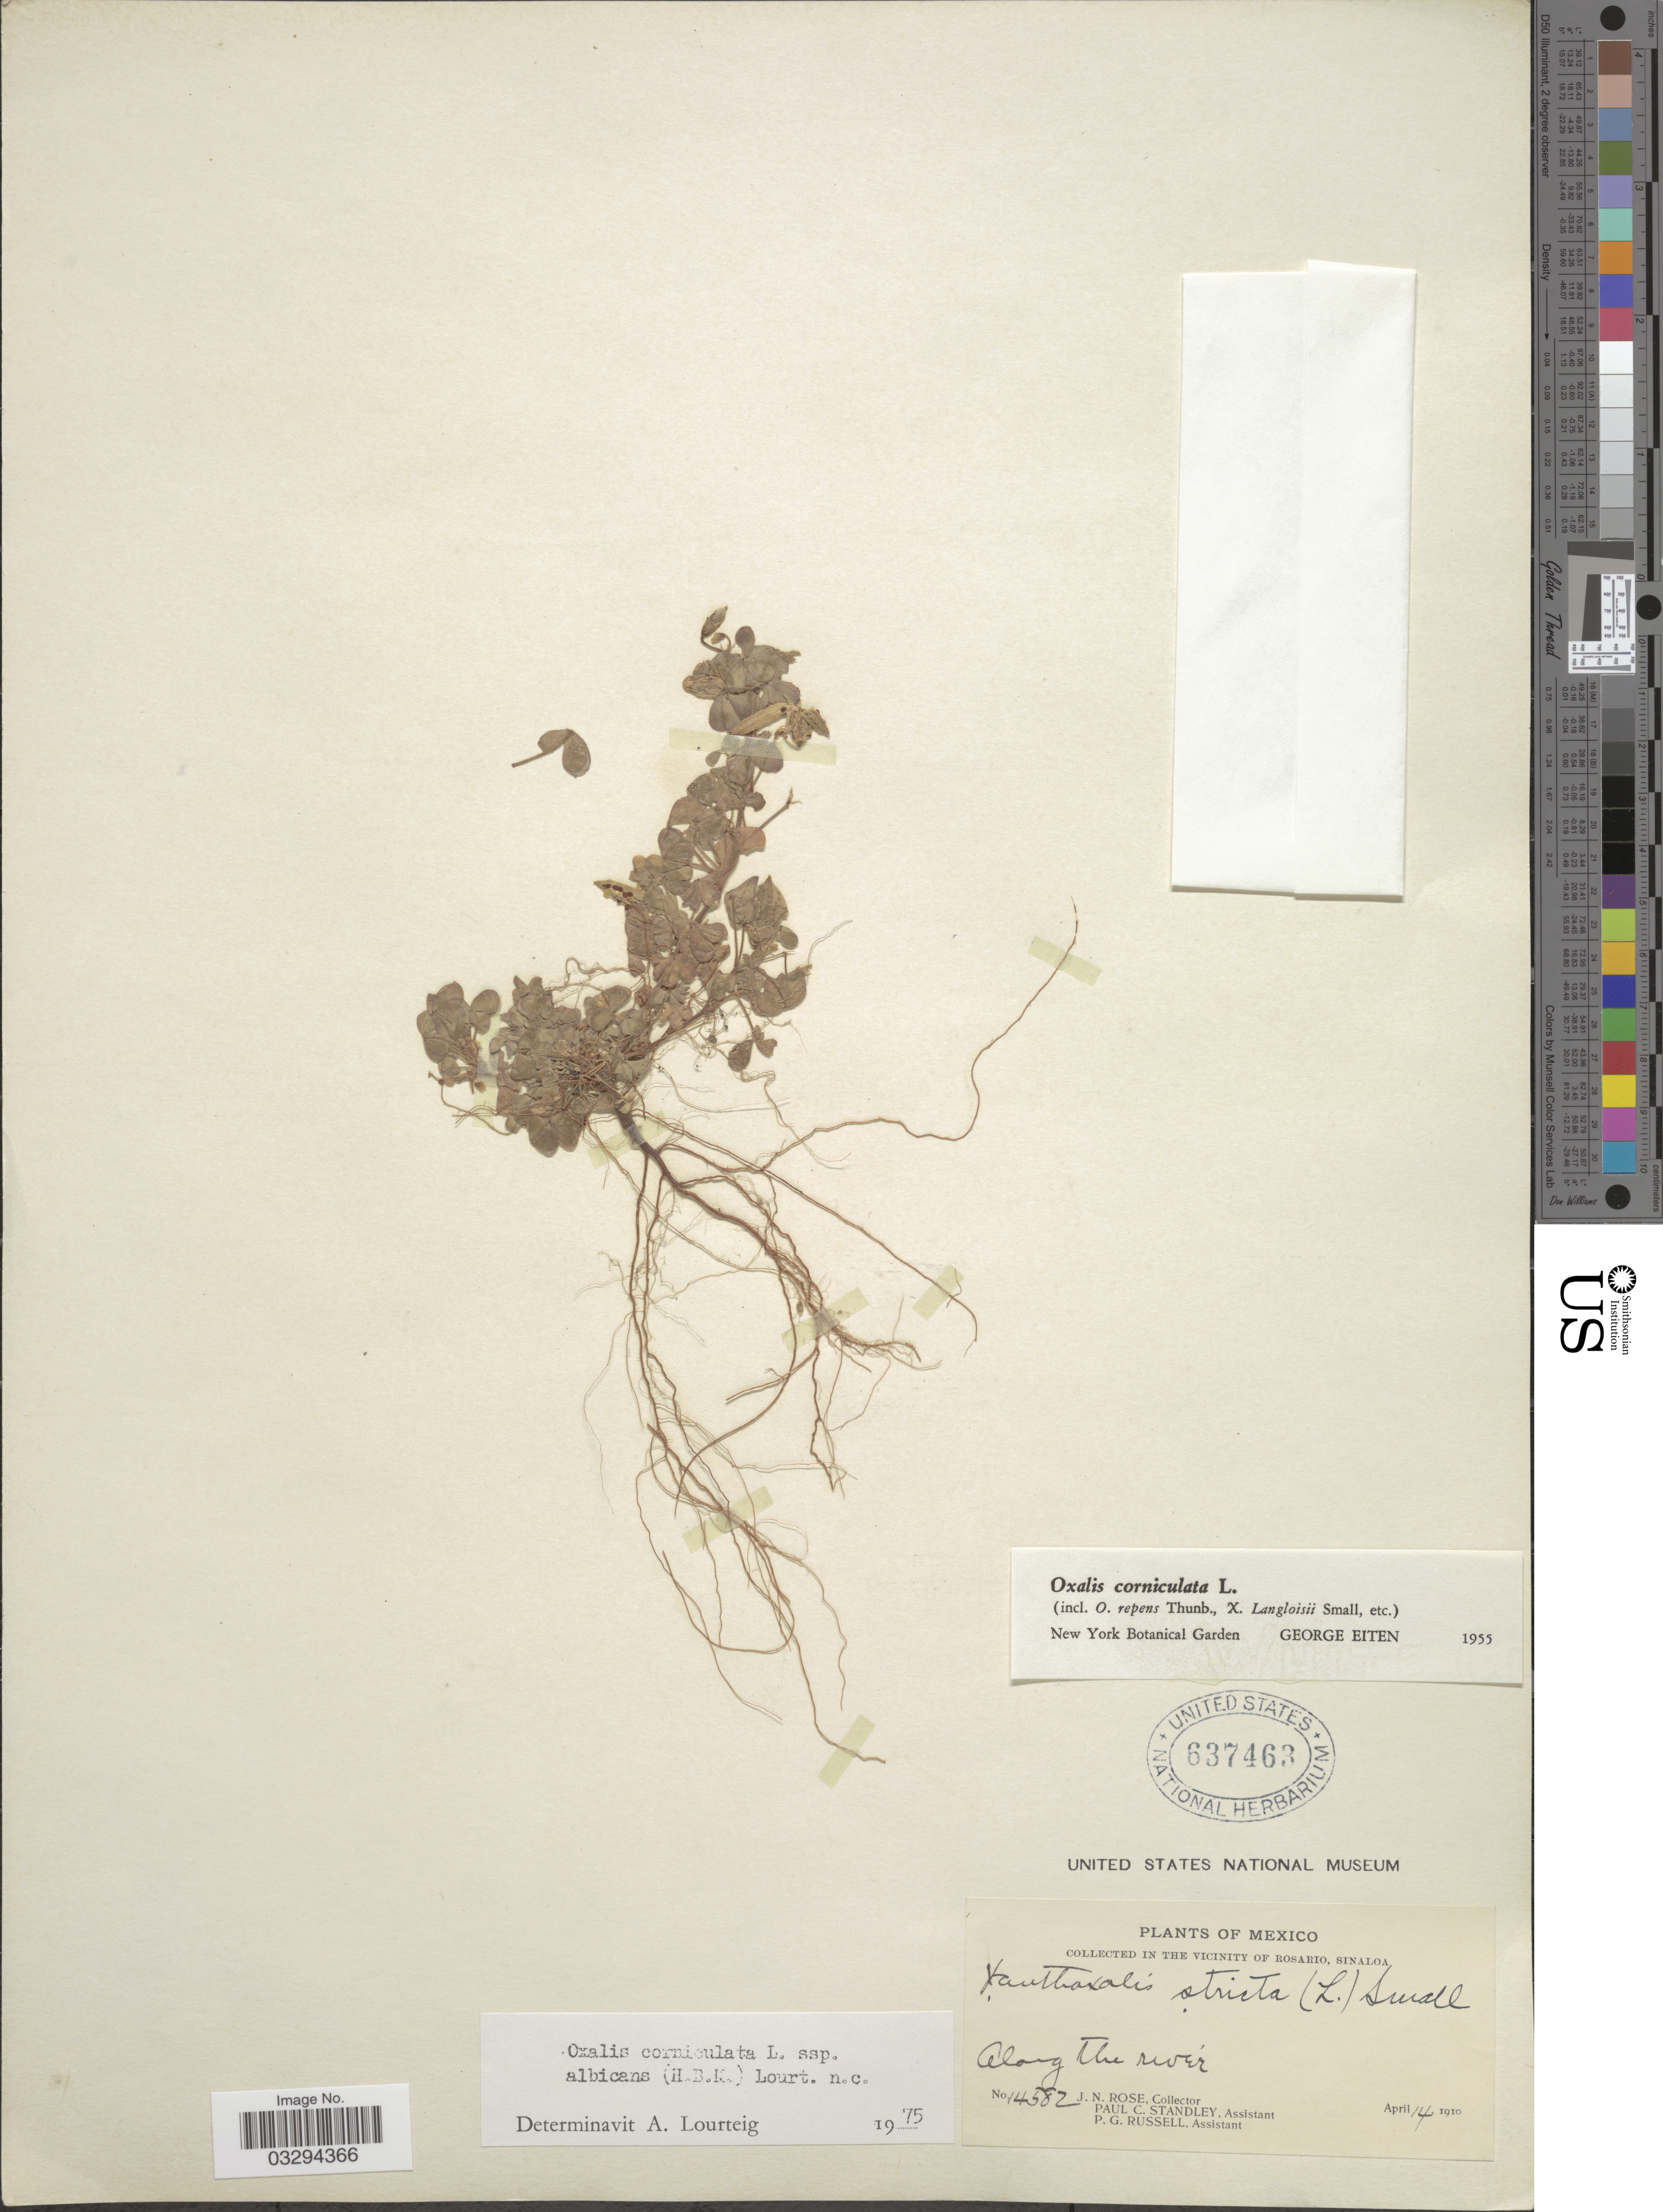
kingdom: Plantae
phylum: Tracheophyta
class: Magnoliopsida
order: Oxalidales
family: Oxalidaceae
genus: Oxalis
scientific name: Oxalis corniculata subsp. albicans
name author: (Kunth) Lourteig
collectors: J. N. Rose, P. C. Standley & P. G. Russell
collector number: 14582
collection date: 1910-04-14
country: Mexico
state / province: Sinaloa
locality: In the Vicinity of Rosario. Along the river.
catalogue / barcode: US 637463